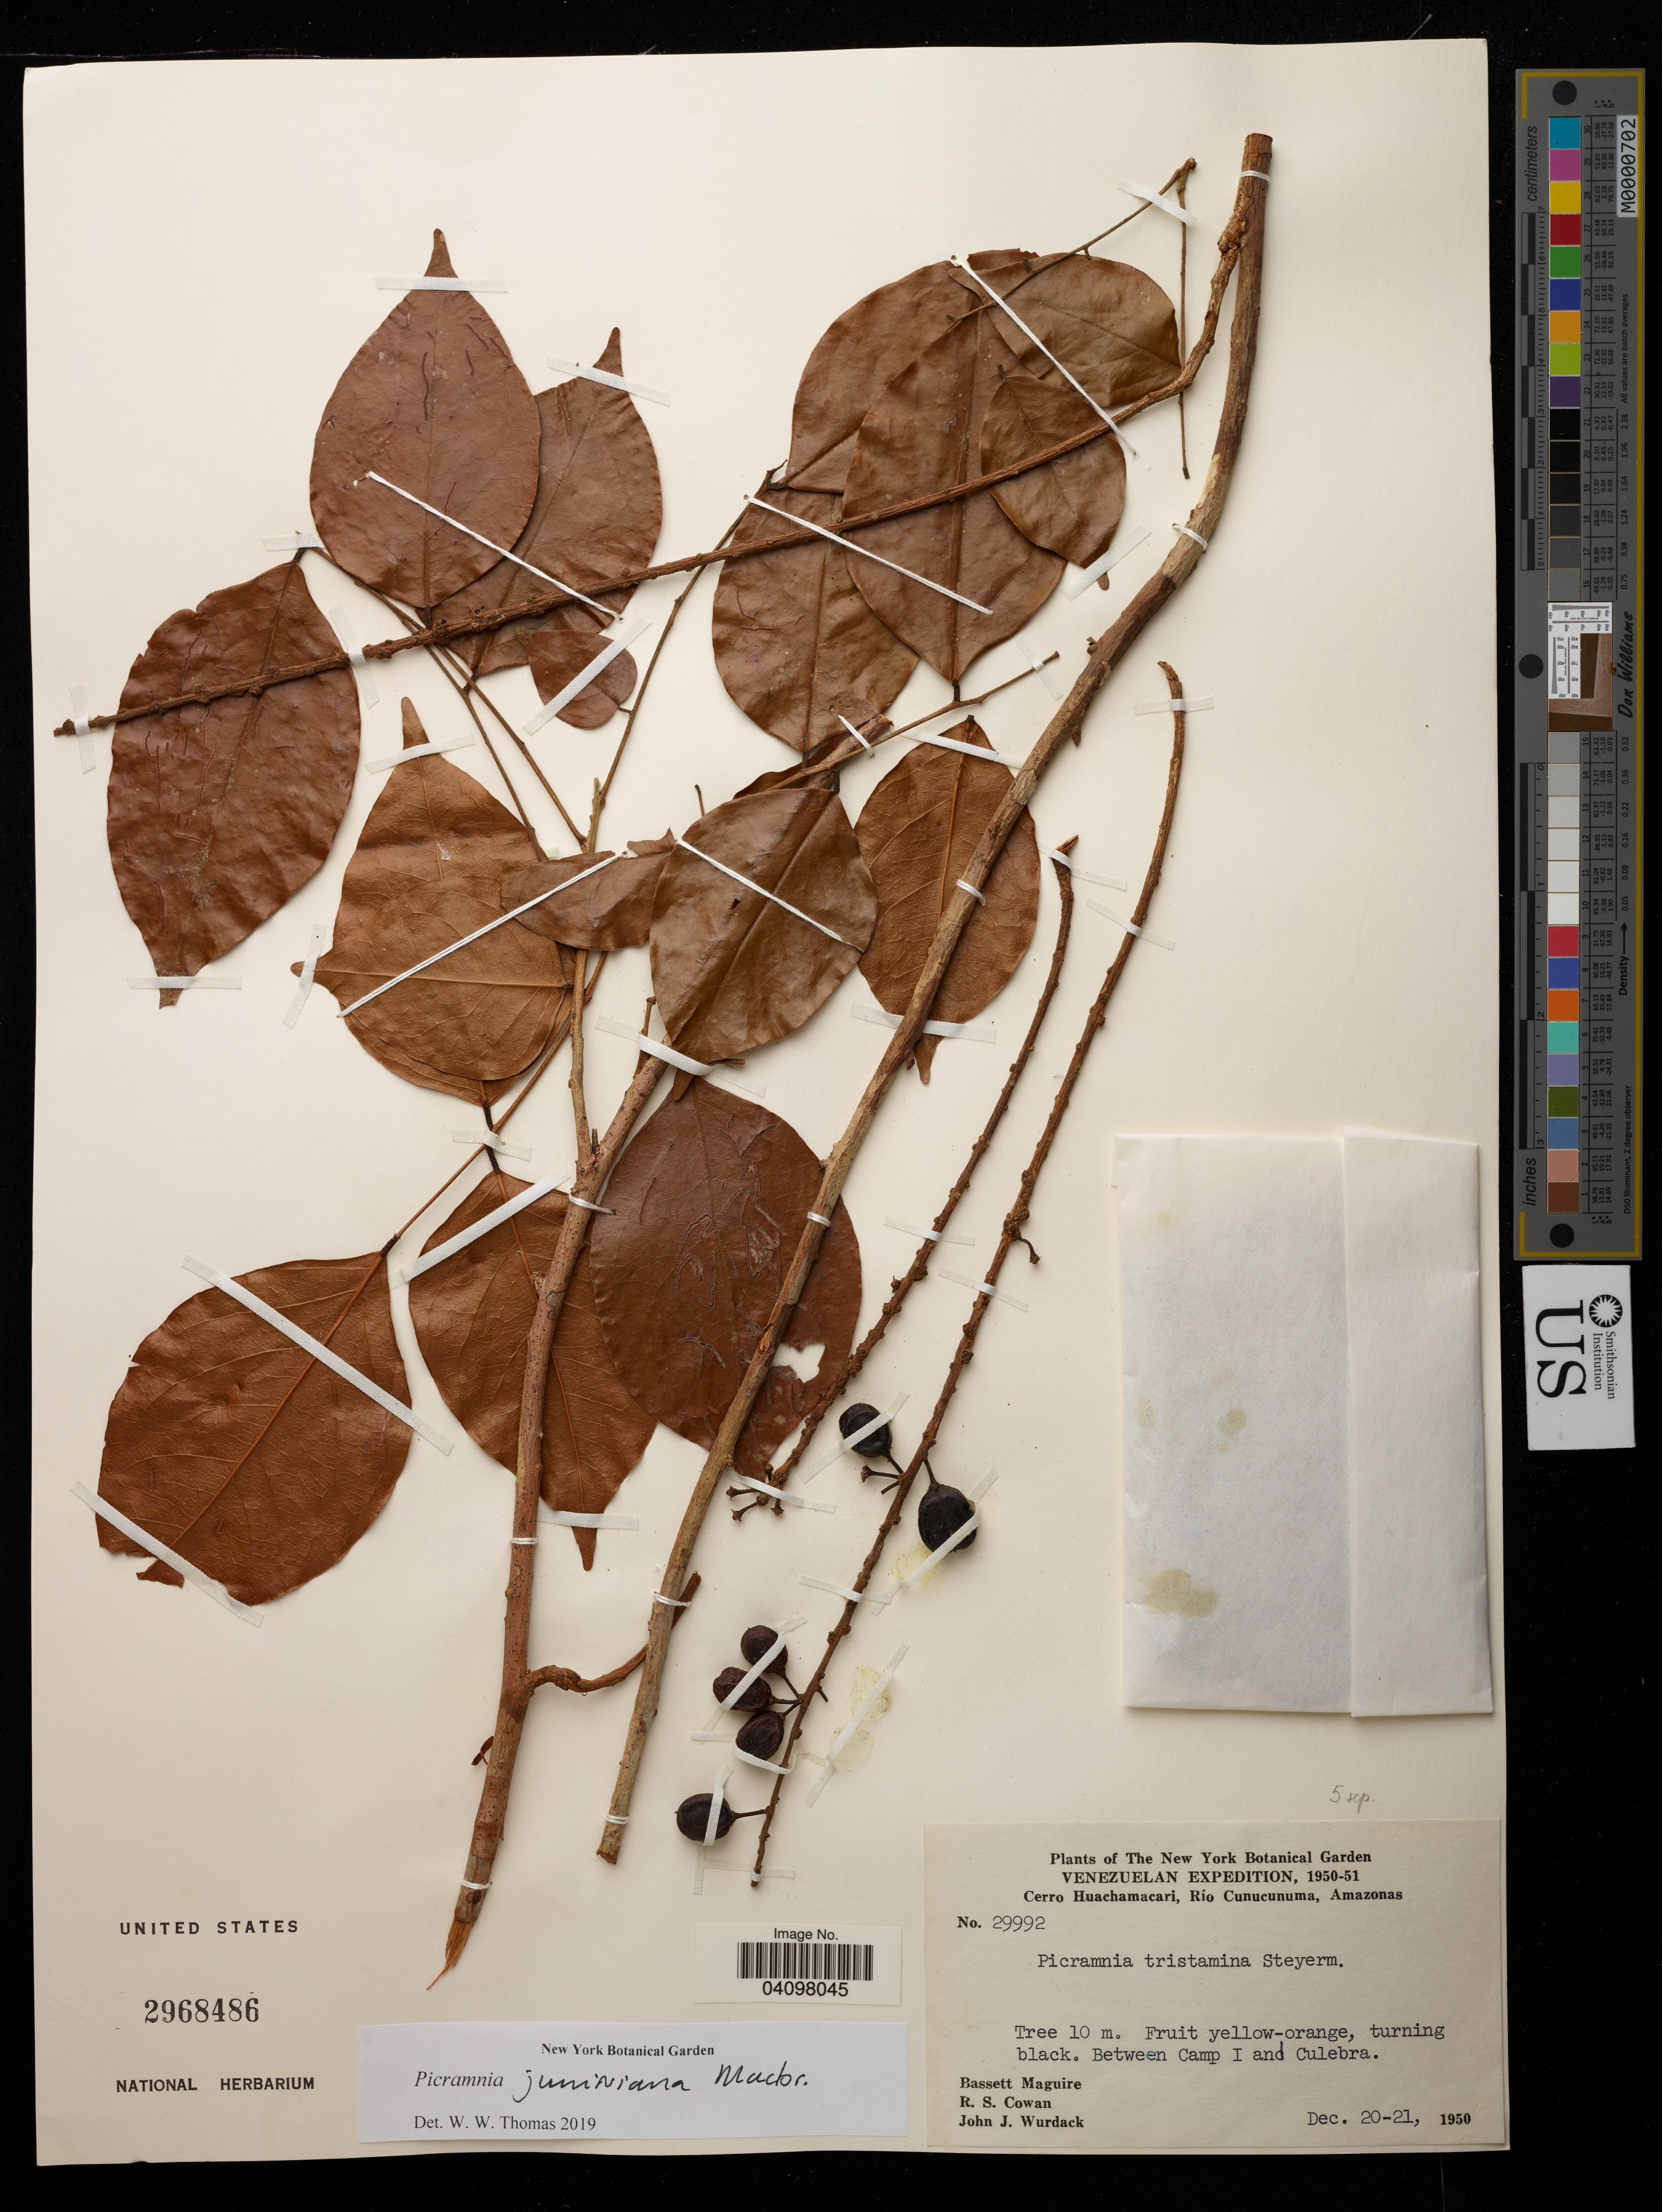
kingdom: Plantae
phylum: Tracheophyta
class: Magnoliopsida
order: Picramniales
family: Picramniaceae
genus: Picramnia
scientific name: Picramnia juniniana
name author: J.F. Macbr.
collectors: B. Maguire, R. S. Cowan & J. J. Wurdack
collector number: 29992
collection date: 1950-12-20/1950-12-21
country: Venezuela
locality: Cerro Huachamacari, Río Cunucunuma, Amazonas. Between Camp I and Culebra.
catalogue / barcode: US 2968486